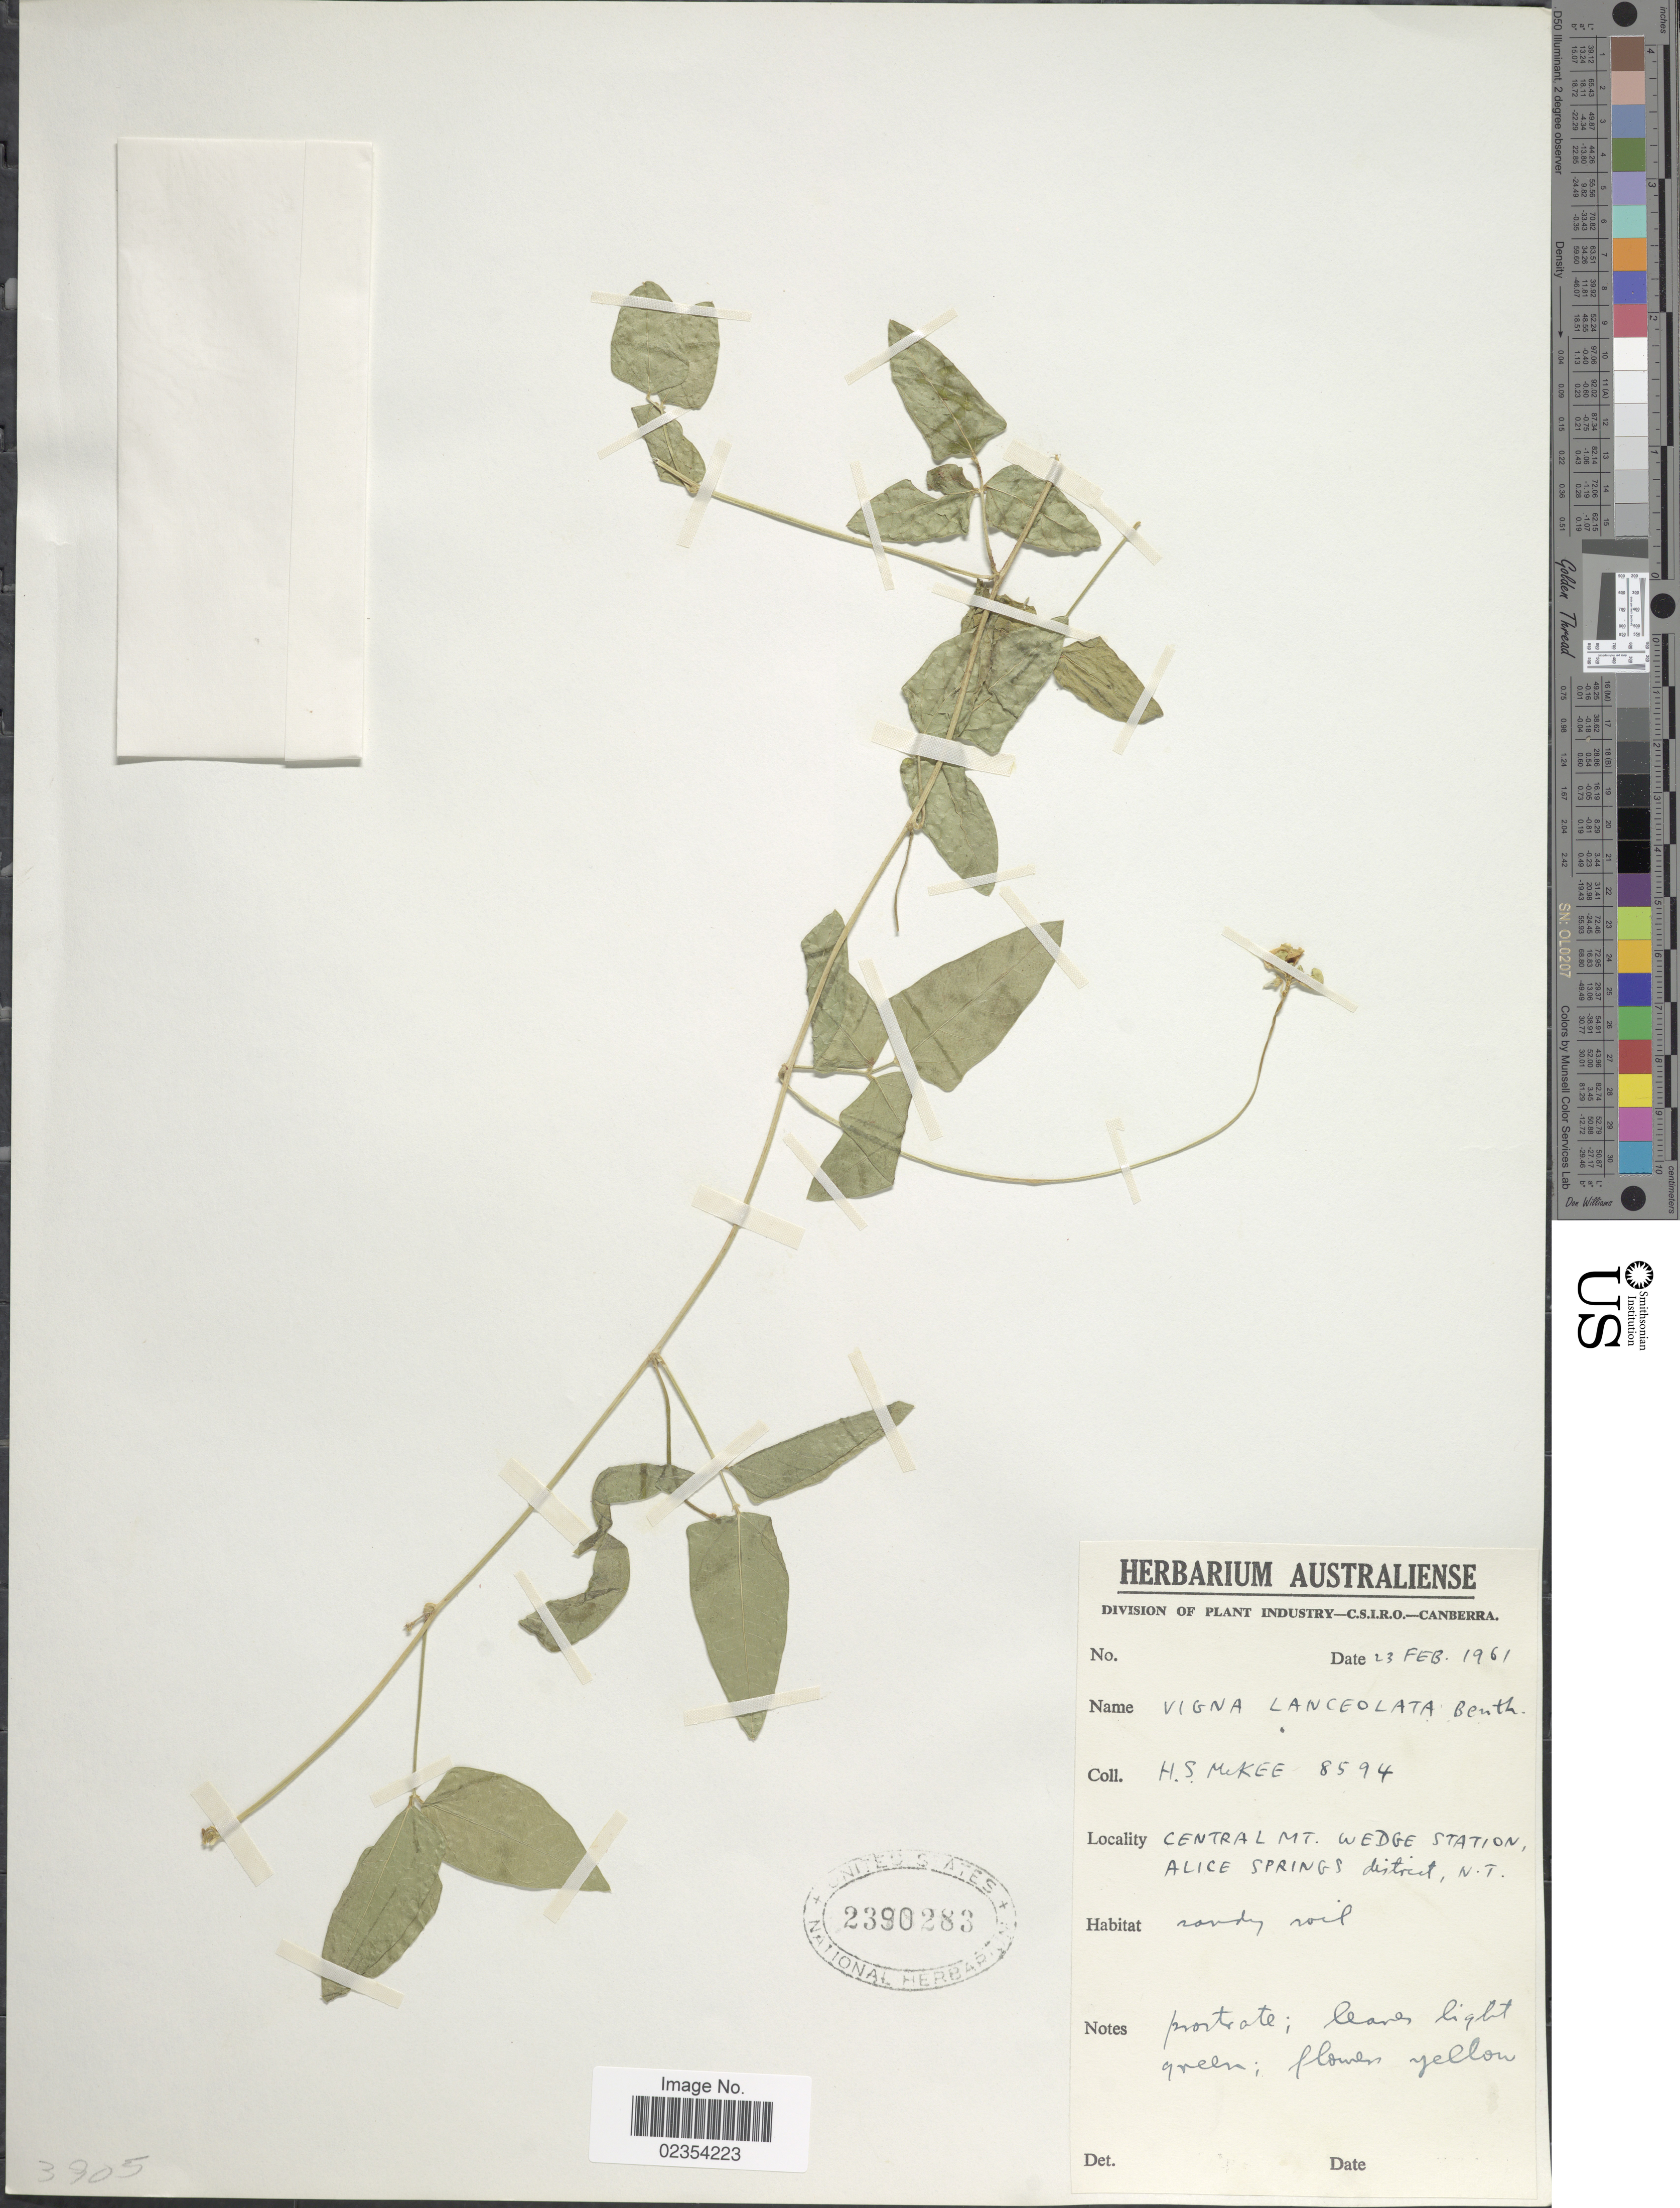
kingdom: Plantae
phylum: Tracheophyta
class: Magnoliopsida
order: Fabales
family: Fabaceae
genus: Vigna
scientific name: Vigna lanceolata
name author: Benth.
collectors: H. S. McKee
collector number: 8594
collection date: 1961-02-23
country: Australia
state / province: Northern Territory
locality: Central Mt. Wedge Station, Alice Springs district.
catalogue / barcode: US 2390283